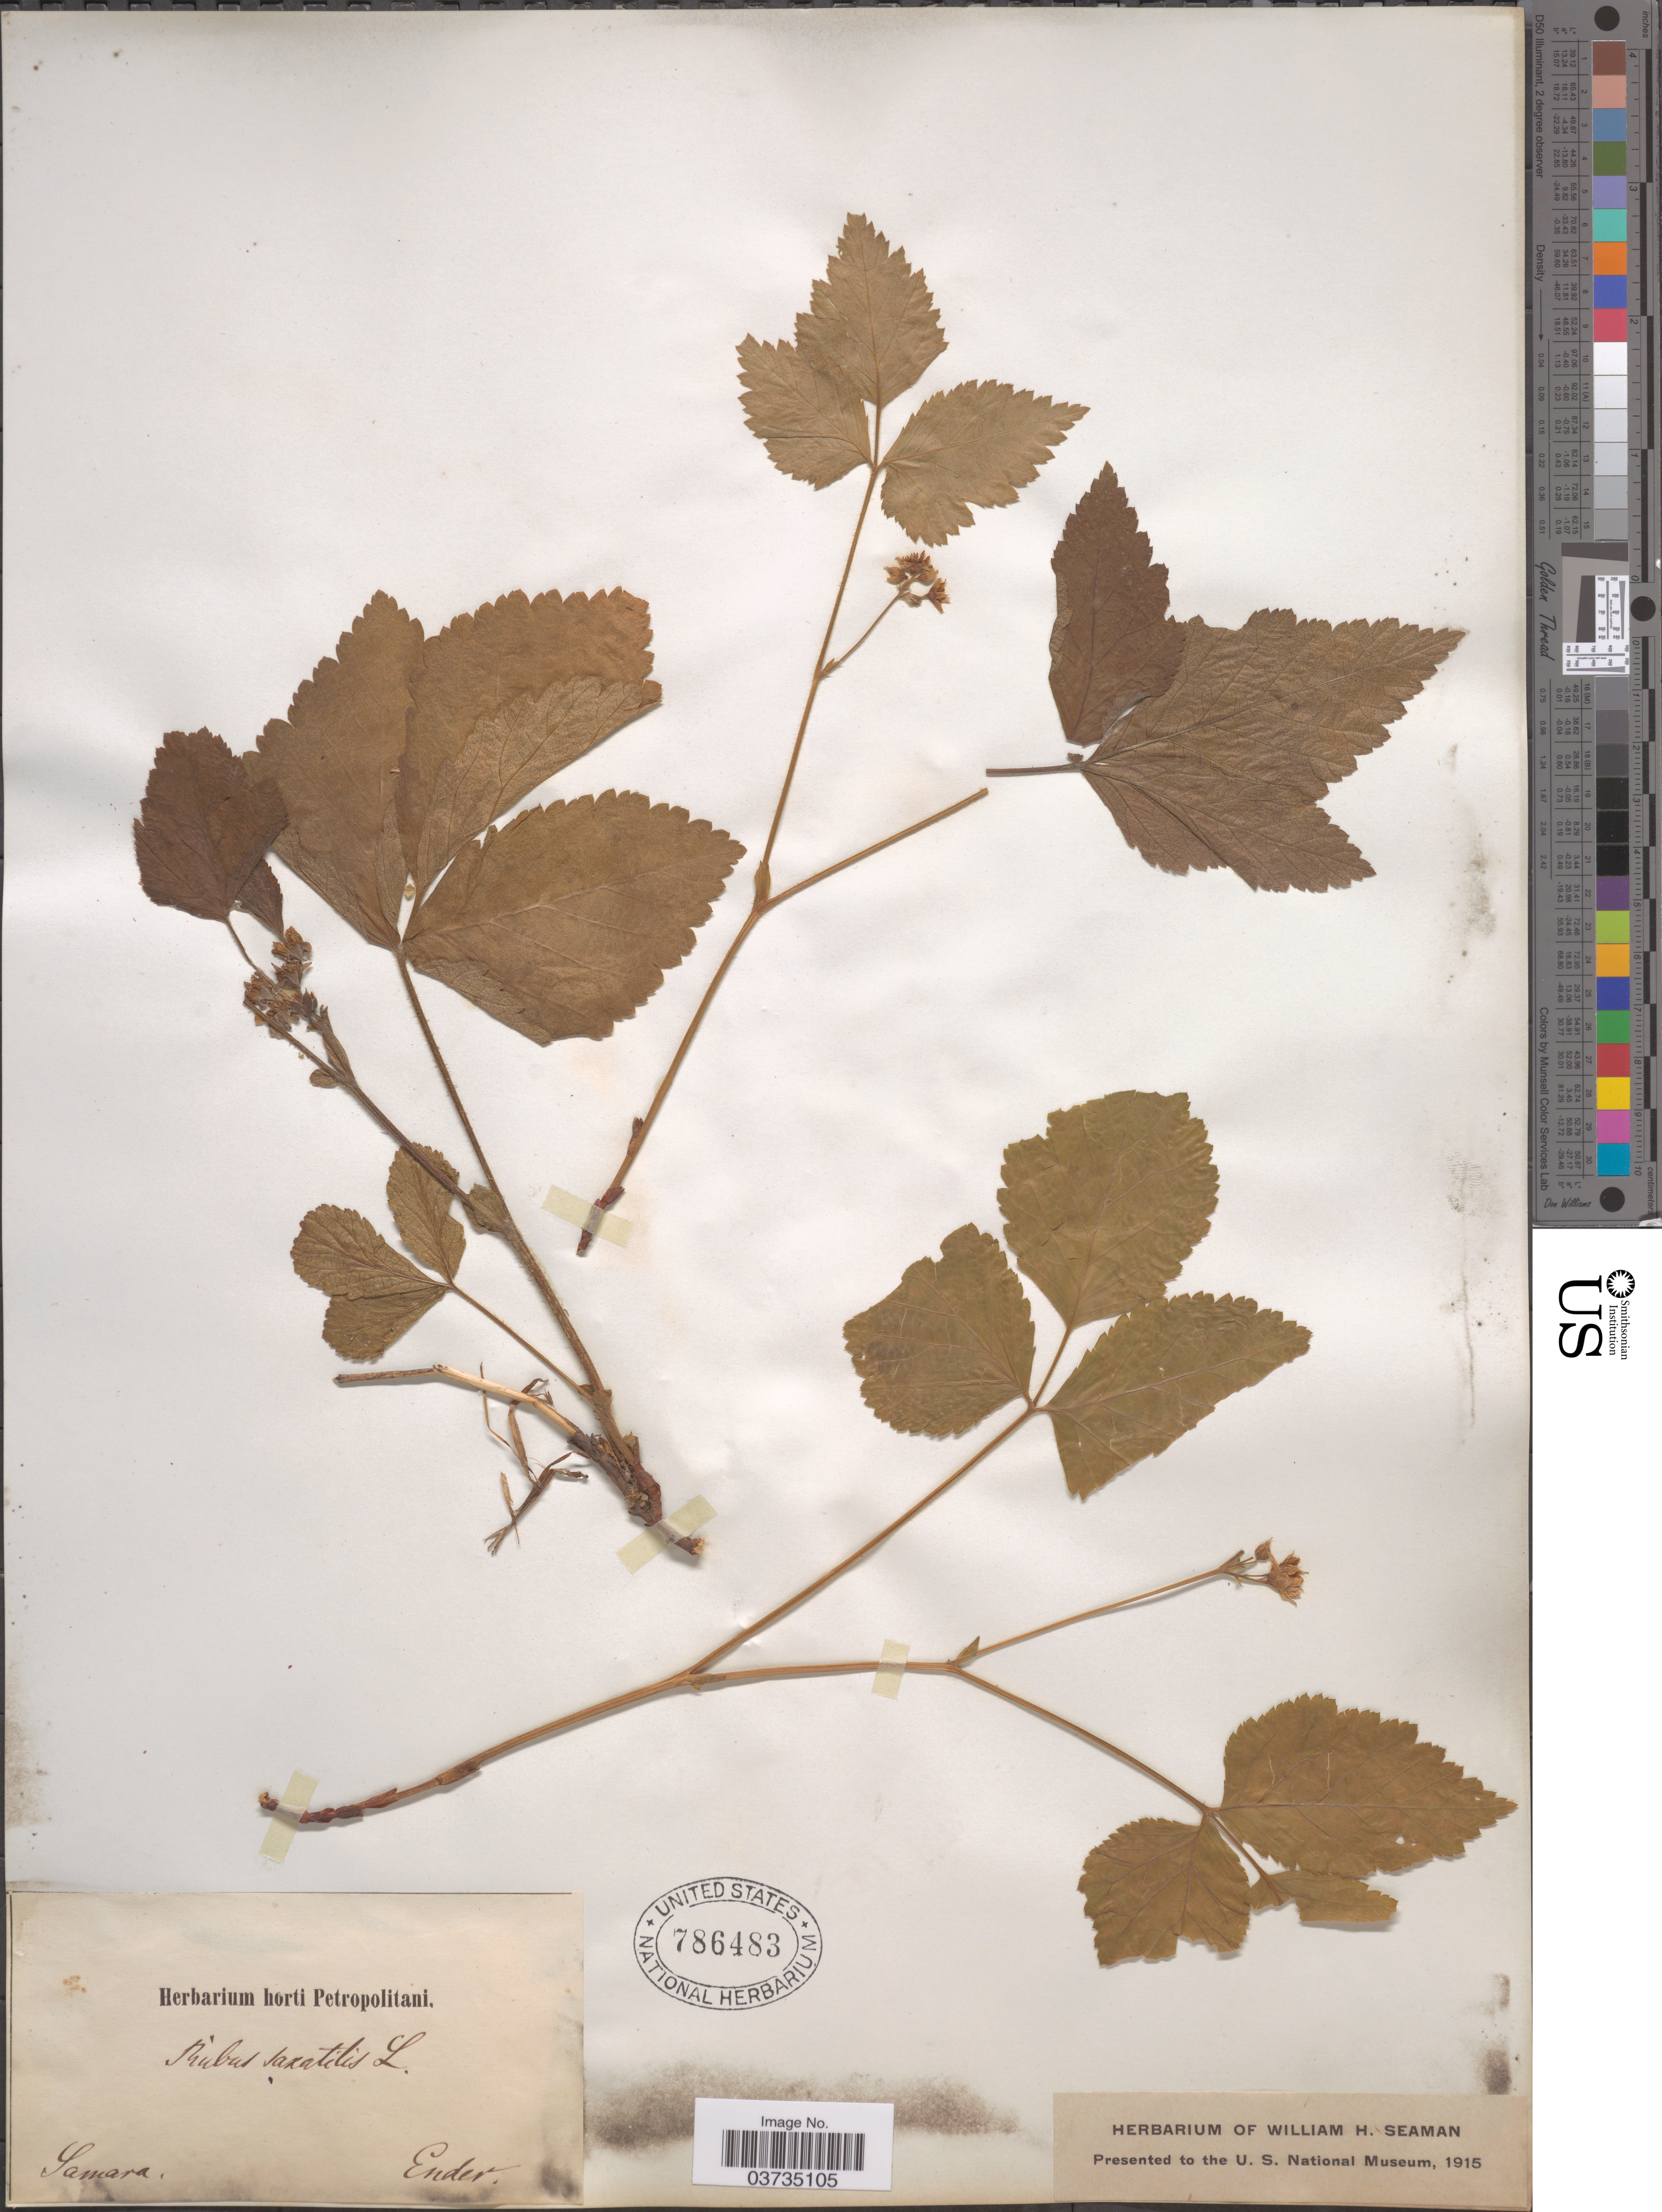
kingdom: Plantae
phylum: Tracheophyta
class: Magnoliopsida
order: Rosales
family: Rosaceae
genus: Rubus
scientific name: Rubus saxatilis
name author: L.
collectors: Ender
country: Russian Federation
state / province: Samara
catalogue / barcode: US 786483